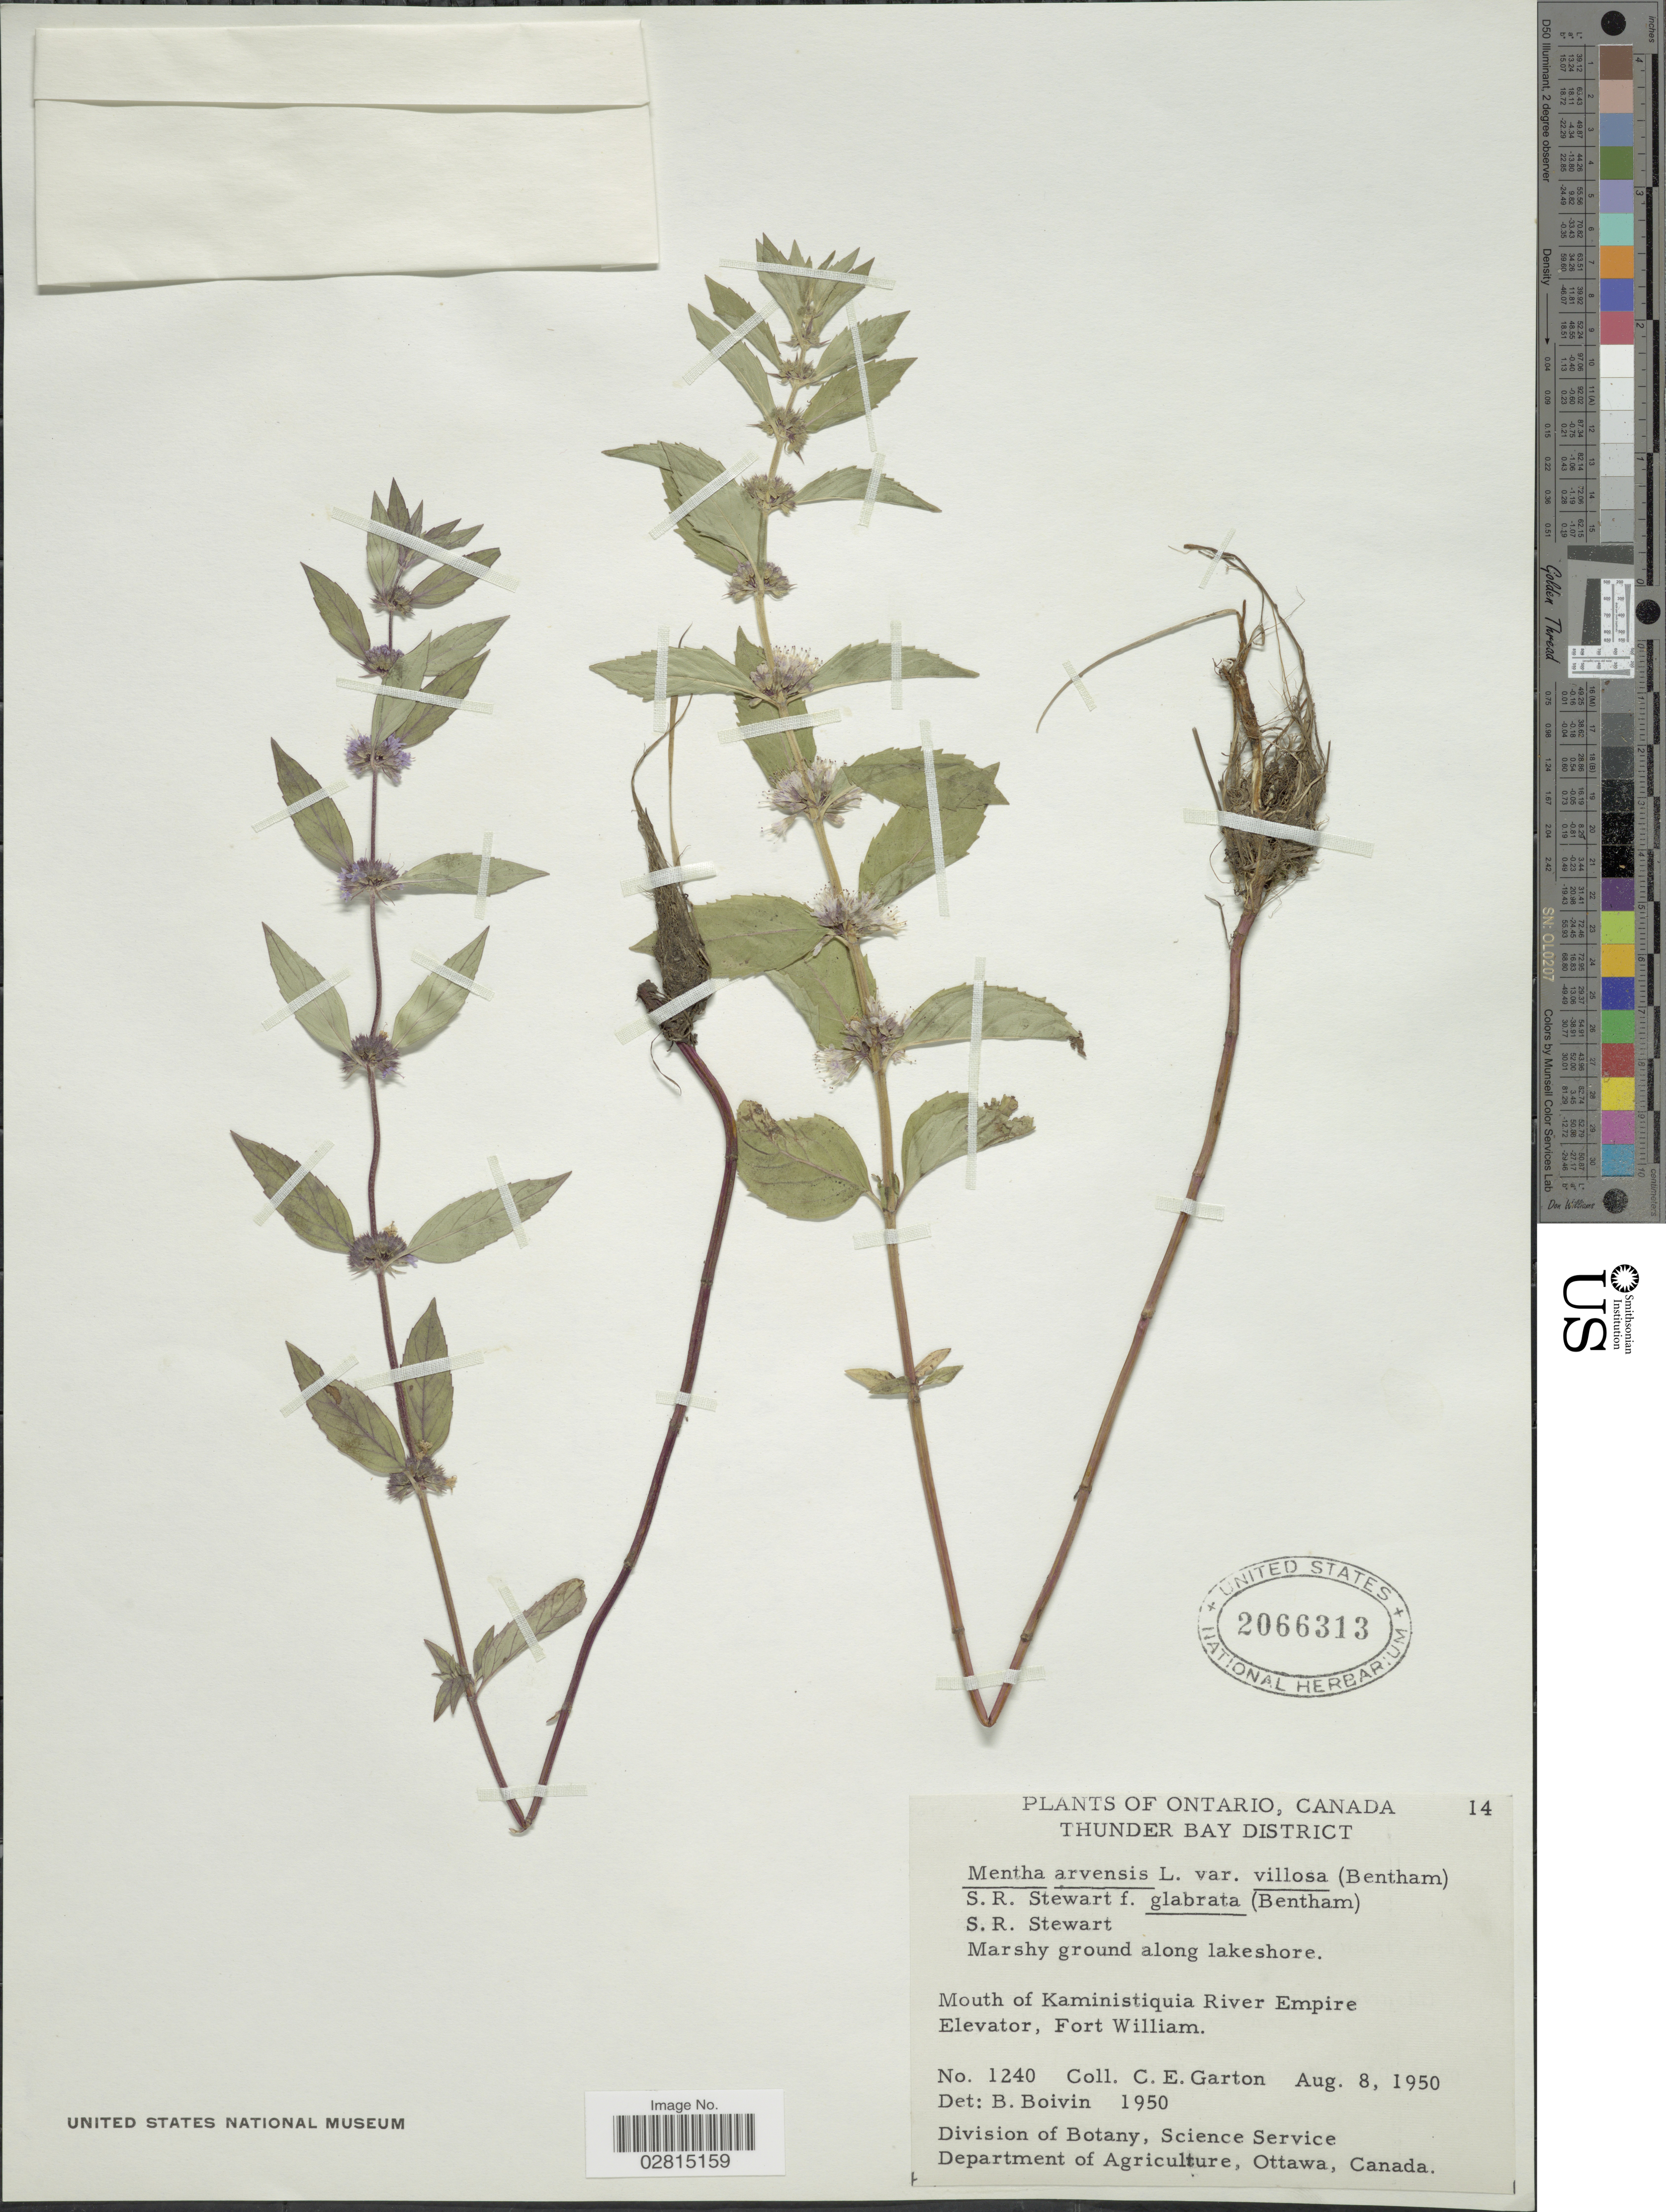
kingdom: Plantae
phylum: Tracheophyta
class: Magnoliopsida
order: Lamiales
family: Lamiaceae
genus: Mentha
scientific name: Mentha arvensis f. glabrata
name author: (Benth.) S.R. Stewart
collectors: C. E. Garton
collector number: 1240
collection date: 1950-08-08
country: Canada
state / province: Ontario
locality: Thunder Bay District, Mouth of Kaministiquia River Empire Elevator, Fort William.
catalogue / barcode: US 2066313